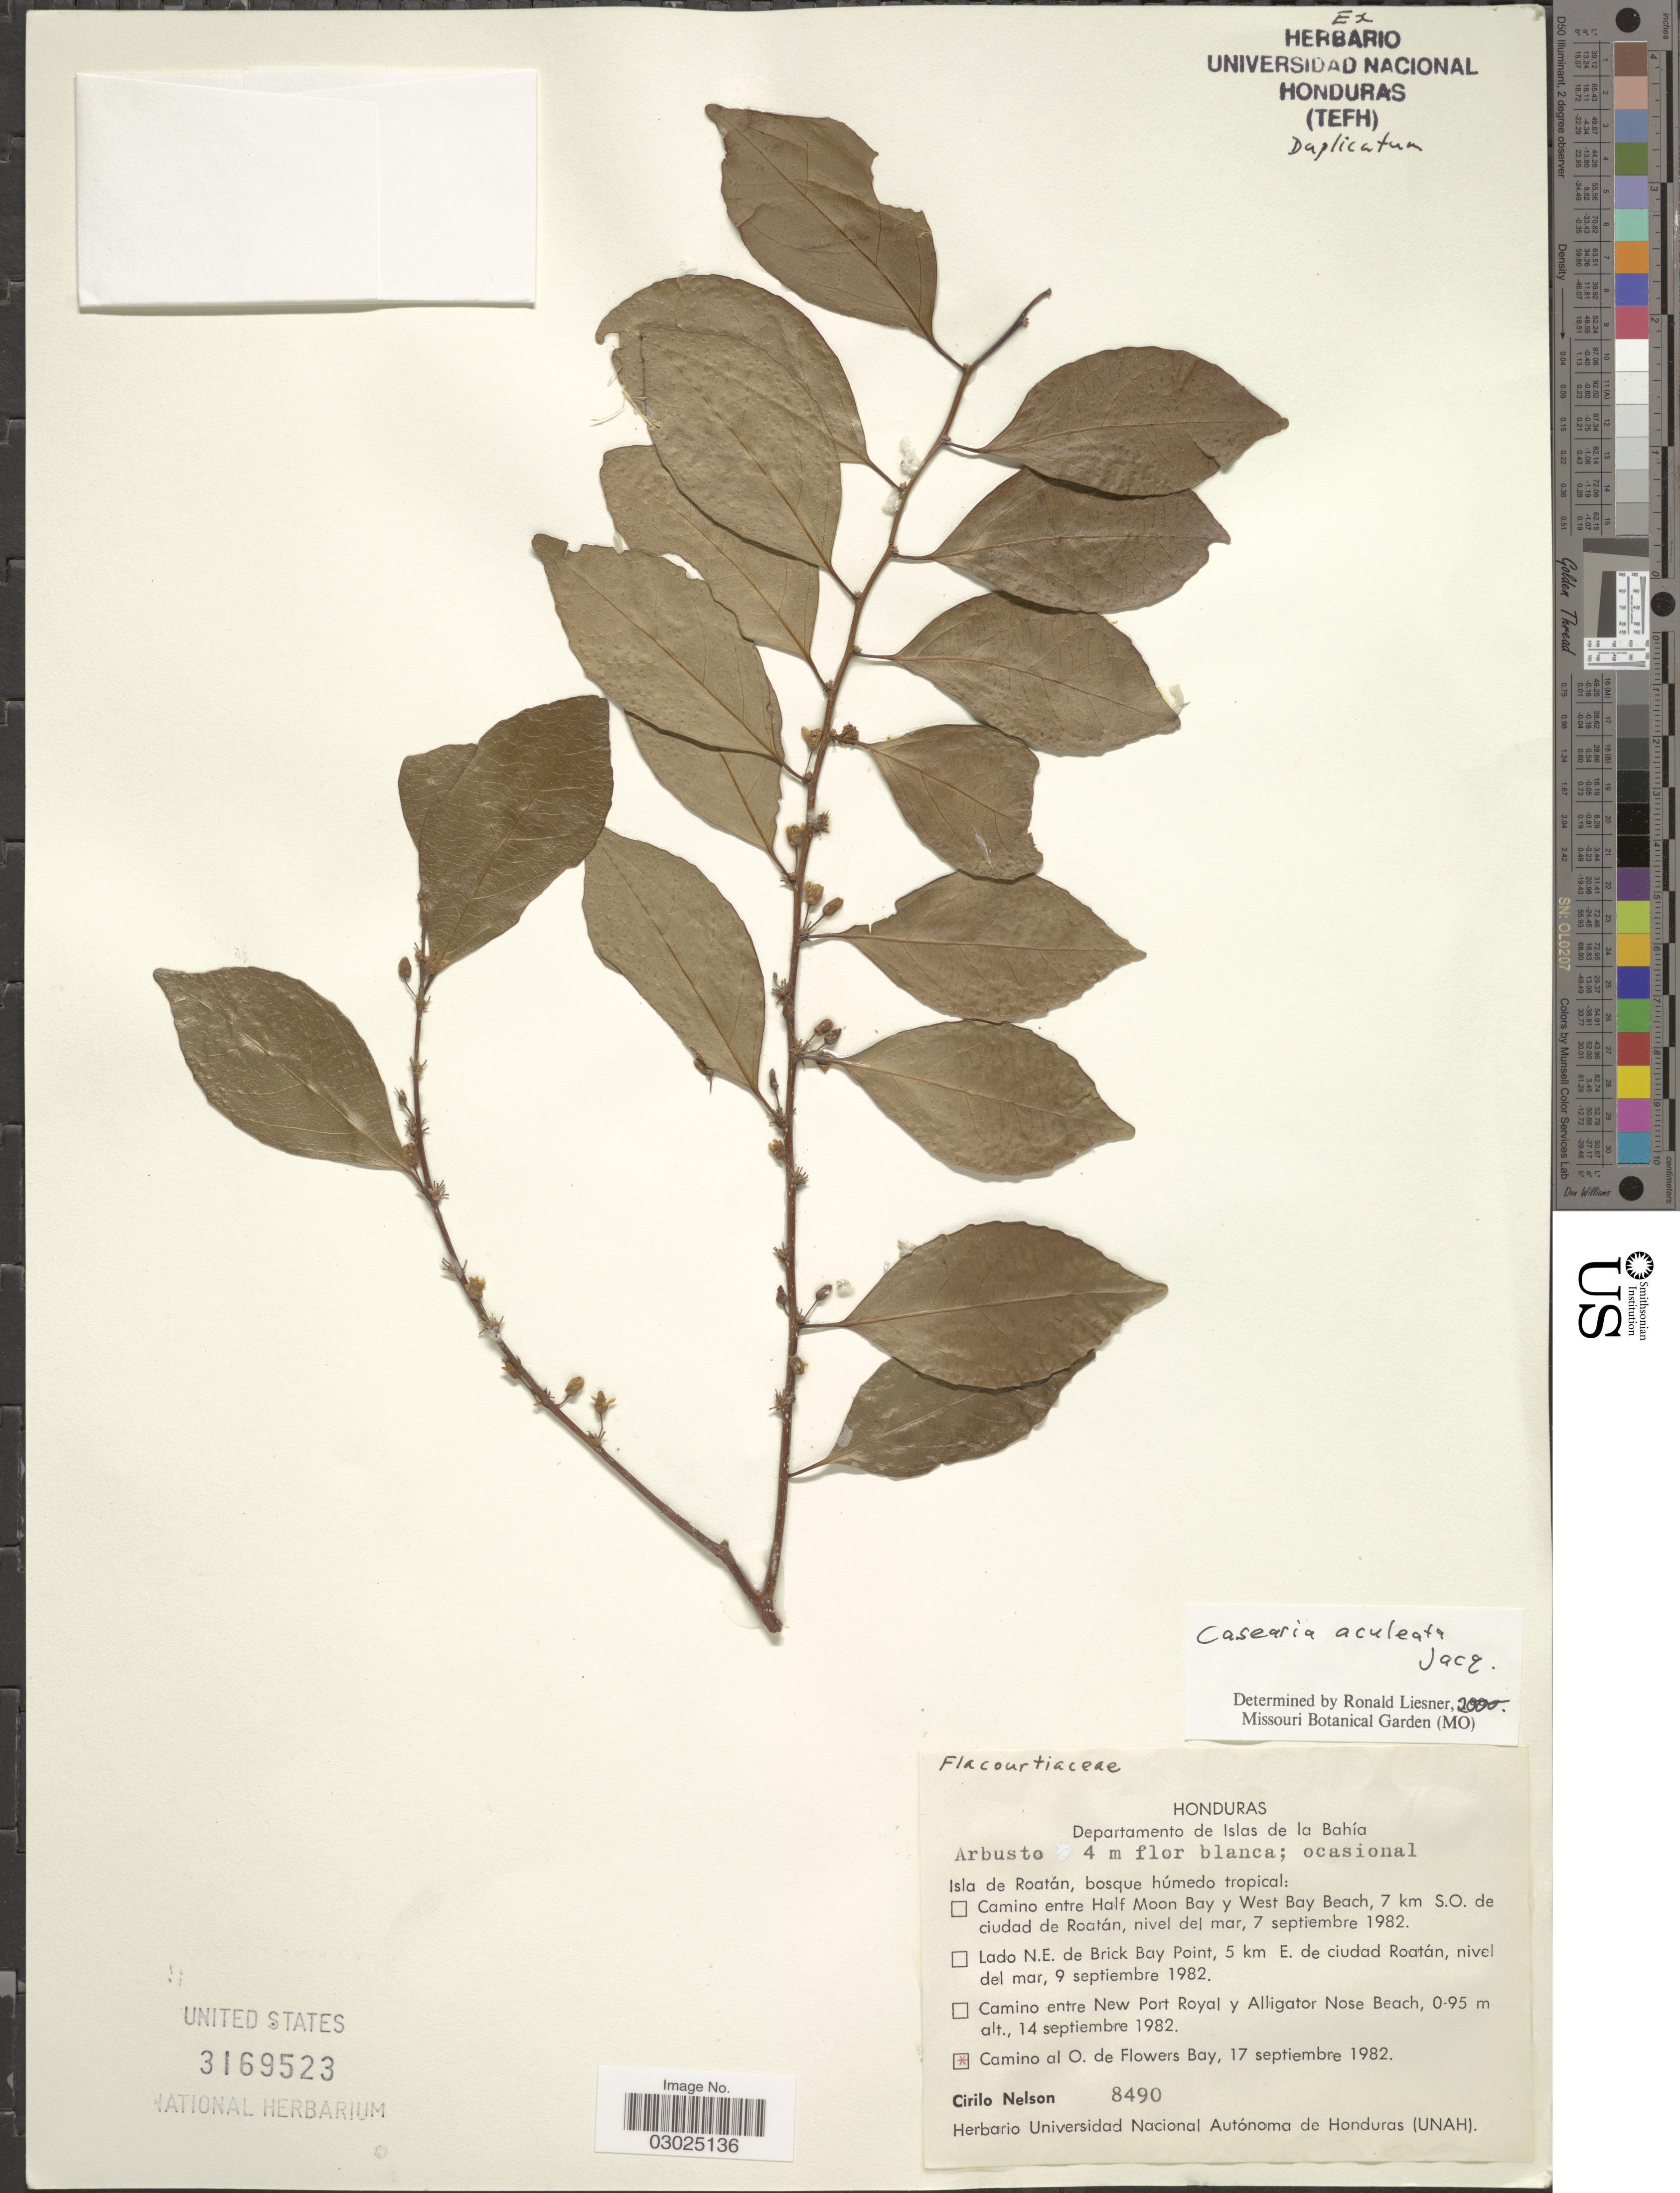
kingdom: Plantae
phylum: Tracheophyta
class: Magnoliopsida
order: Malpighiales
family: Salicaceae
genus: Casearia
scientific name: Casearia aculeata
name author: Jacq.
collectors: C. Nelson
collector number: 8490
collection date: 1982-09-17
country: Honduras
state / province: Islas de la Bahía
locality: Departamento de Islas de Bahía. Camino al O. de Flowers Bay.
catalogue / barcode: US 3169523